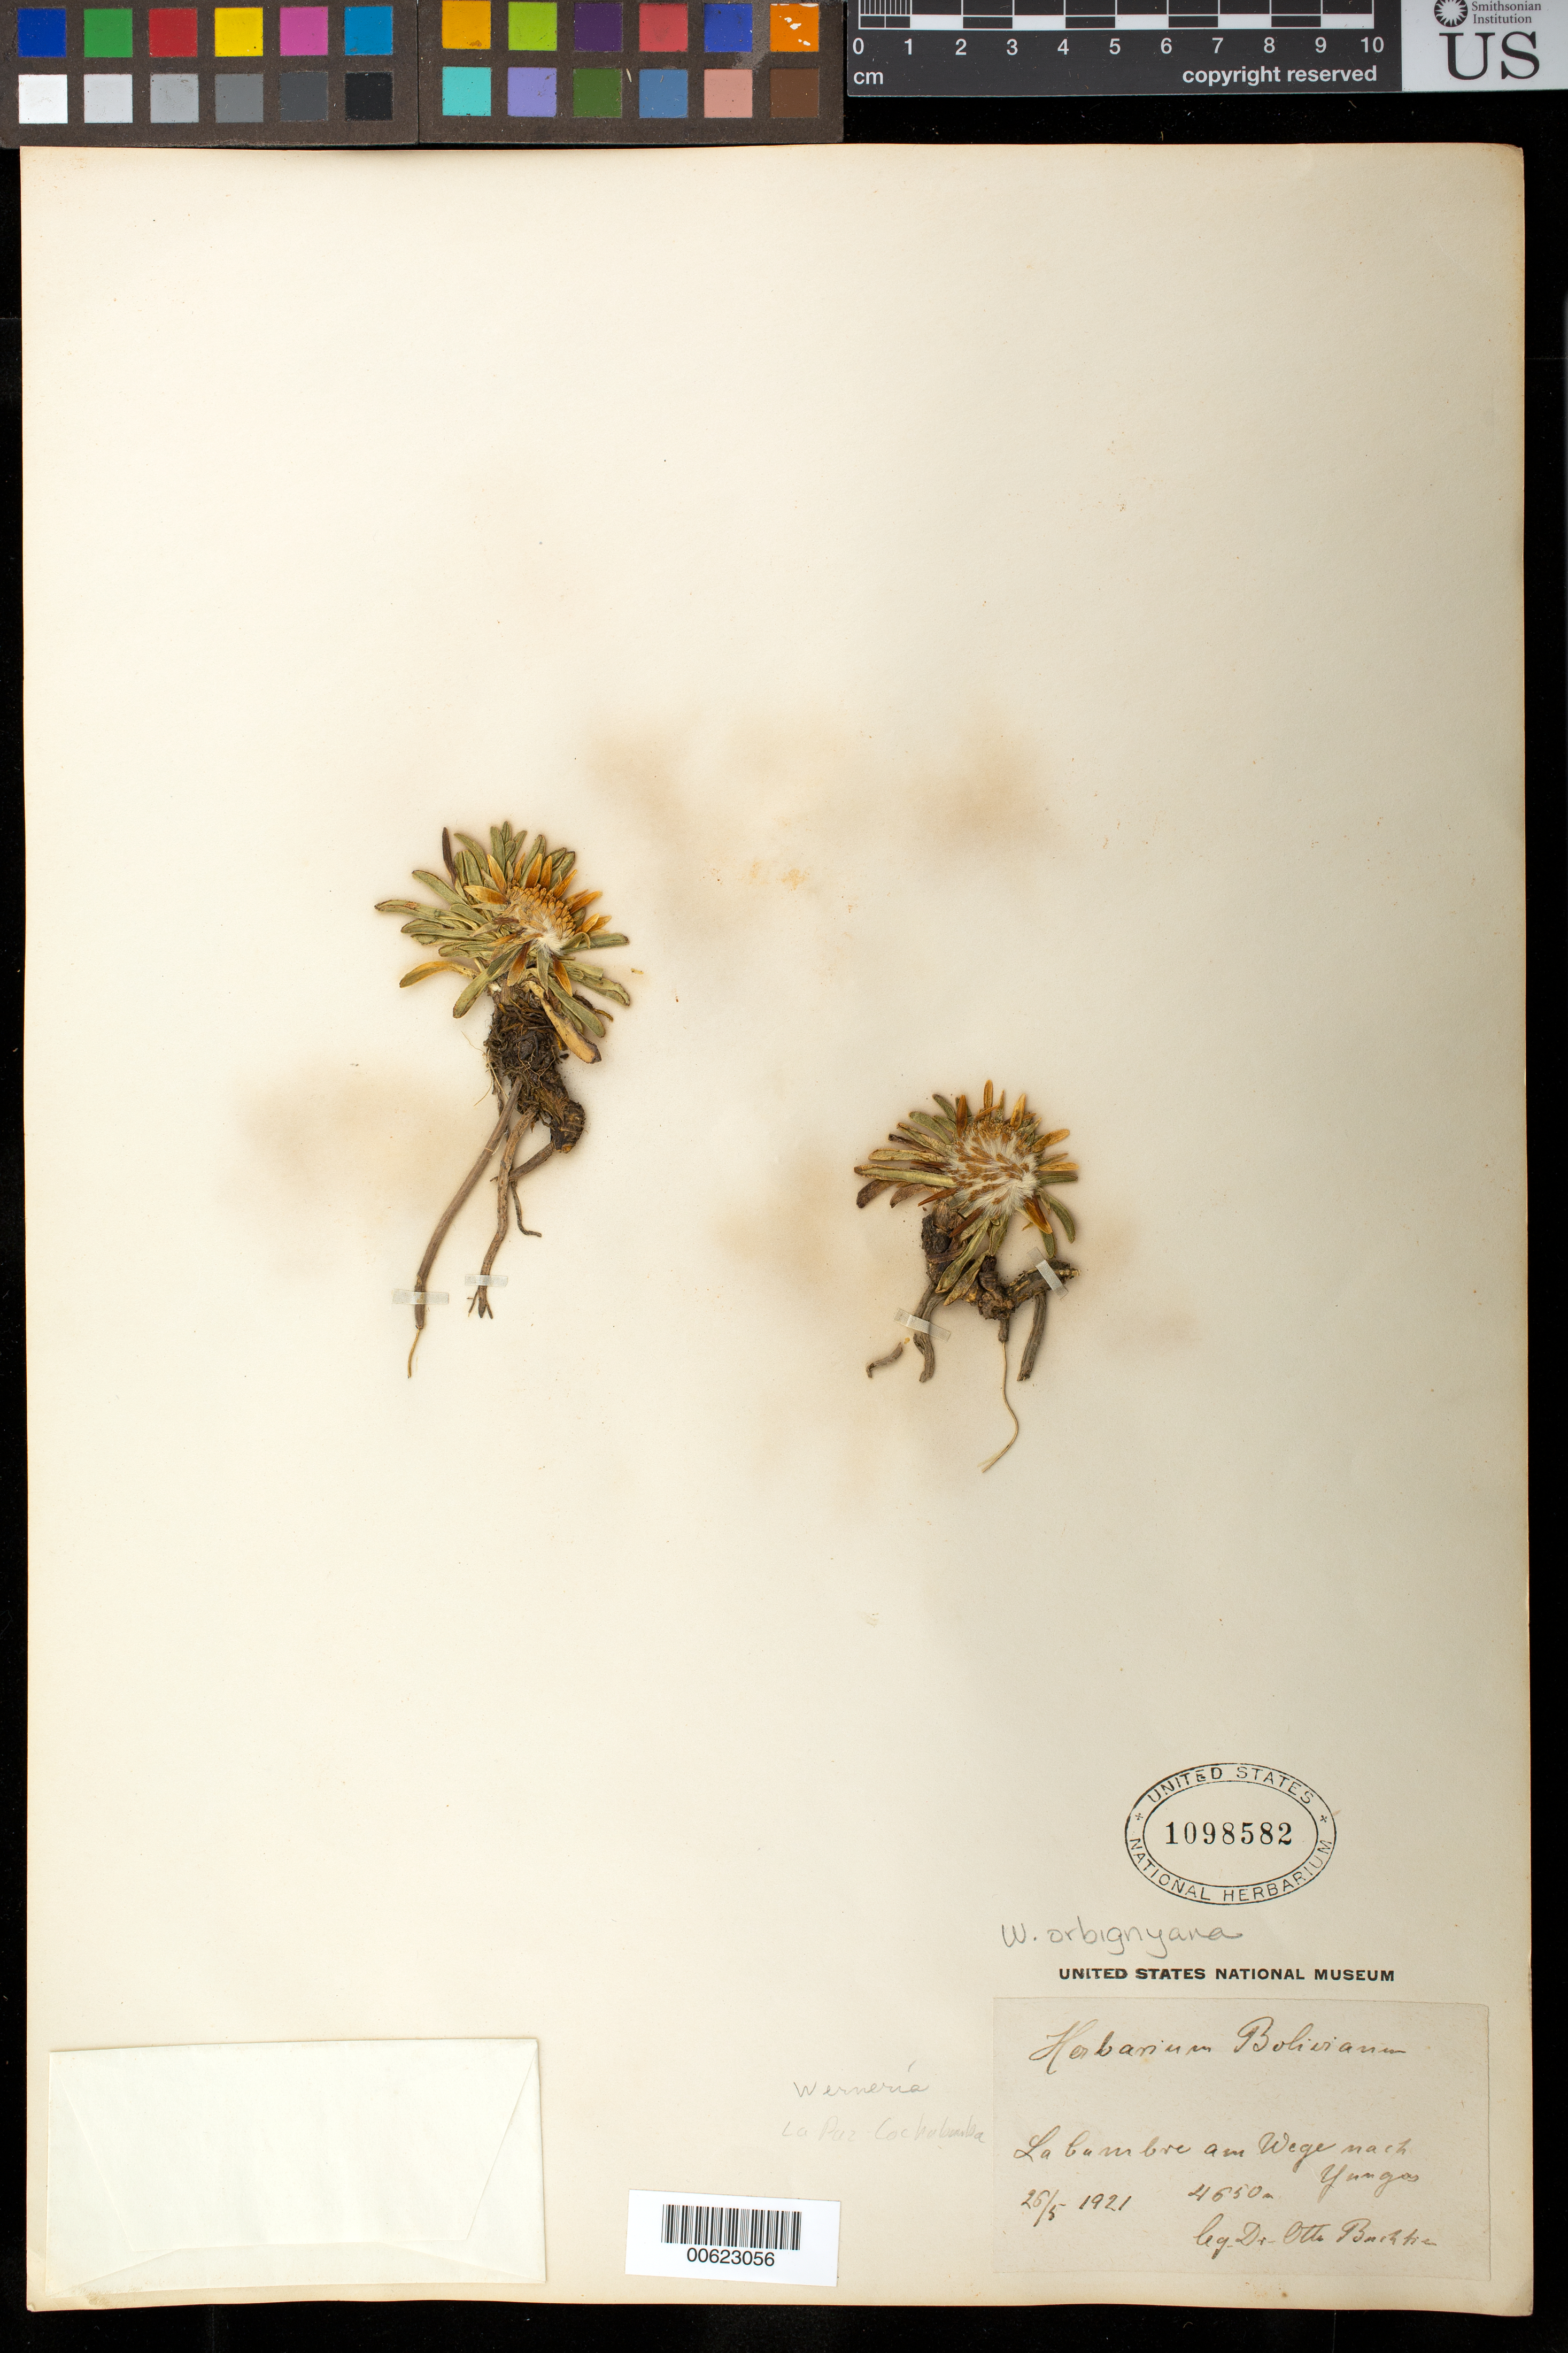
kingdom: Plantae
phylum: Tracheophyta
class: Magnoliopsida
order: Asterales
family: Asteraceae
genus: Werneria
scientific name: Werneria orbignyana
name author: Wedd.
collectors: O. Buchtien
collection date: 1921-05-26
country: Bolivia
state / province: La Paz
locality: Yungas, on the road to the top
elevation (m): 4650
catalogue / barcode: US 1098582